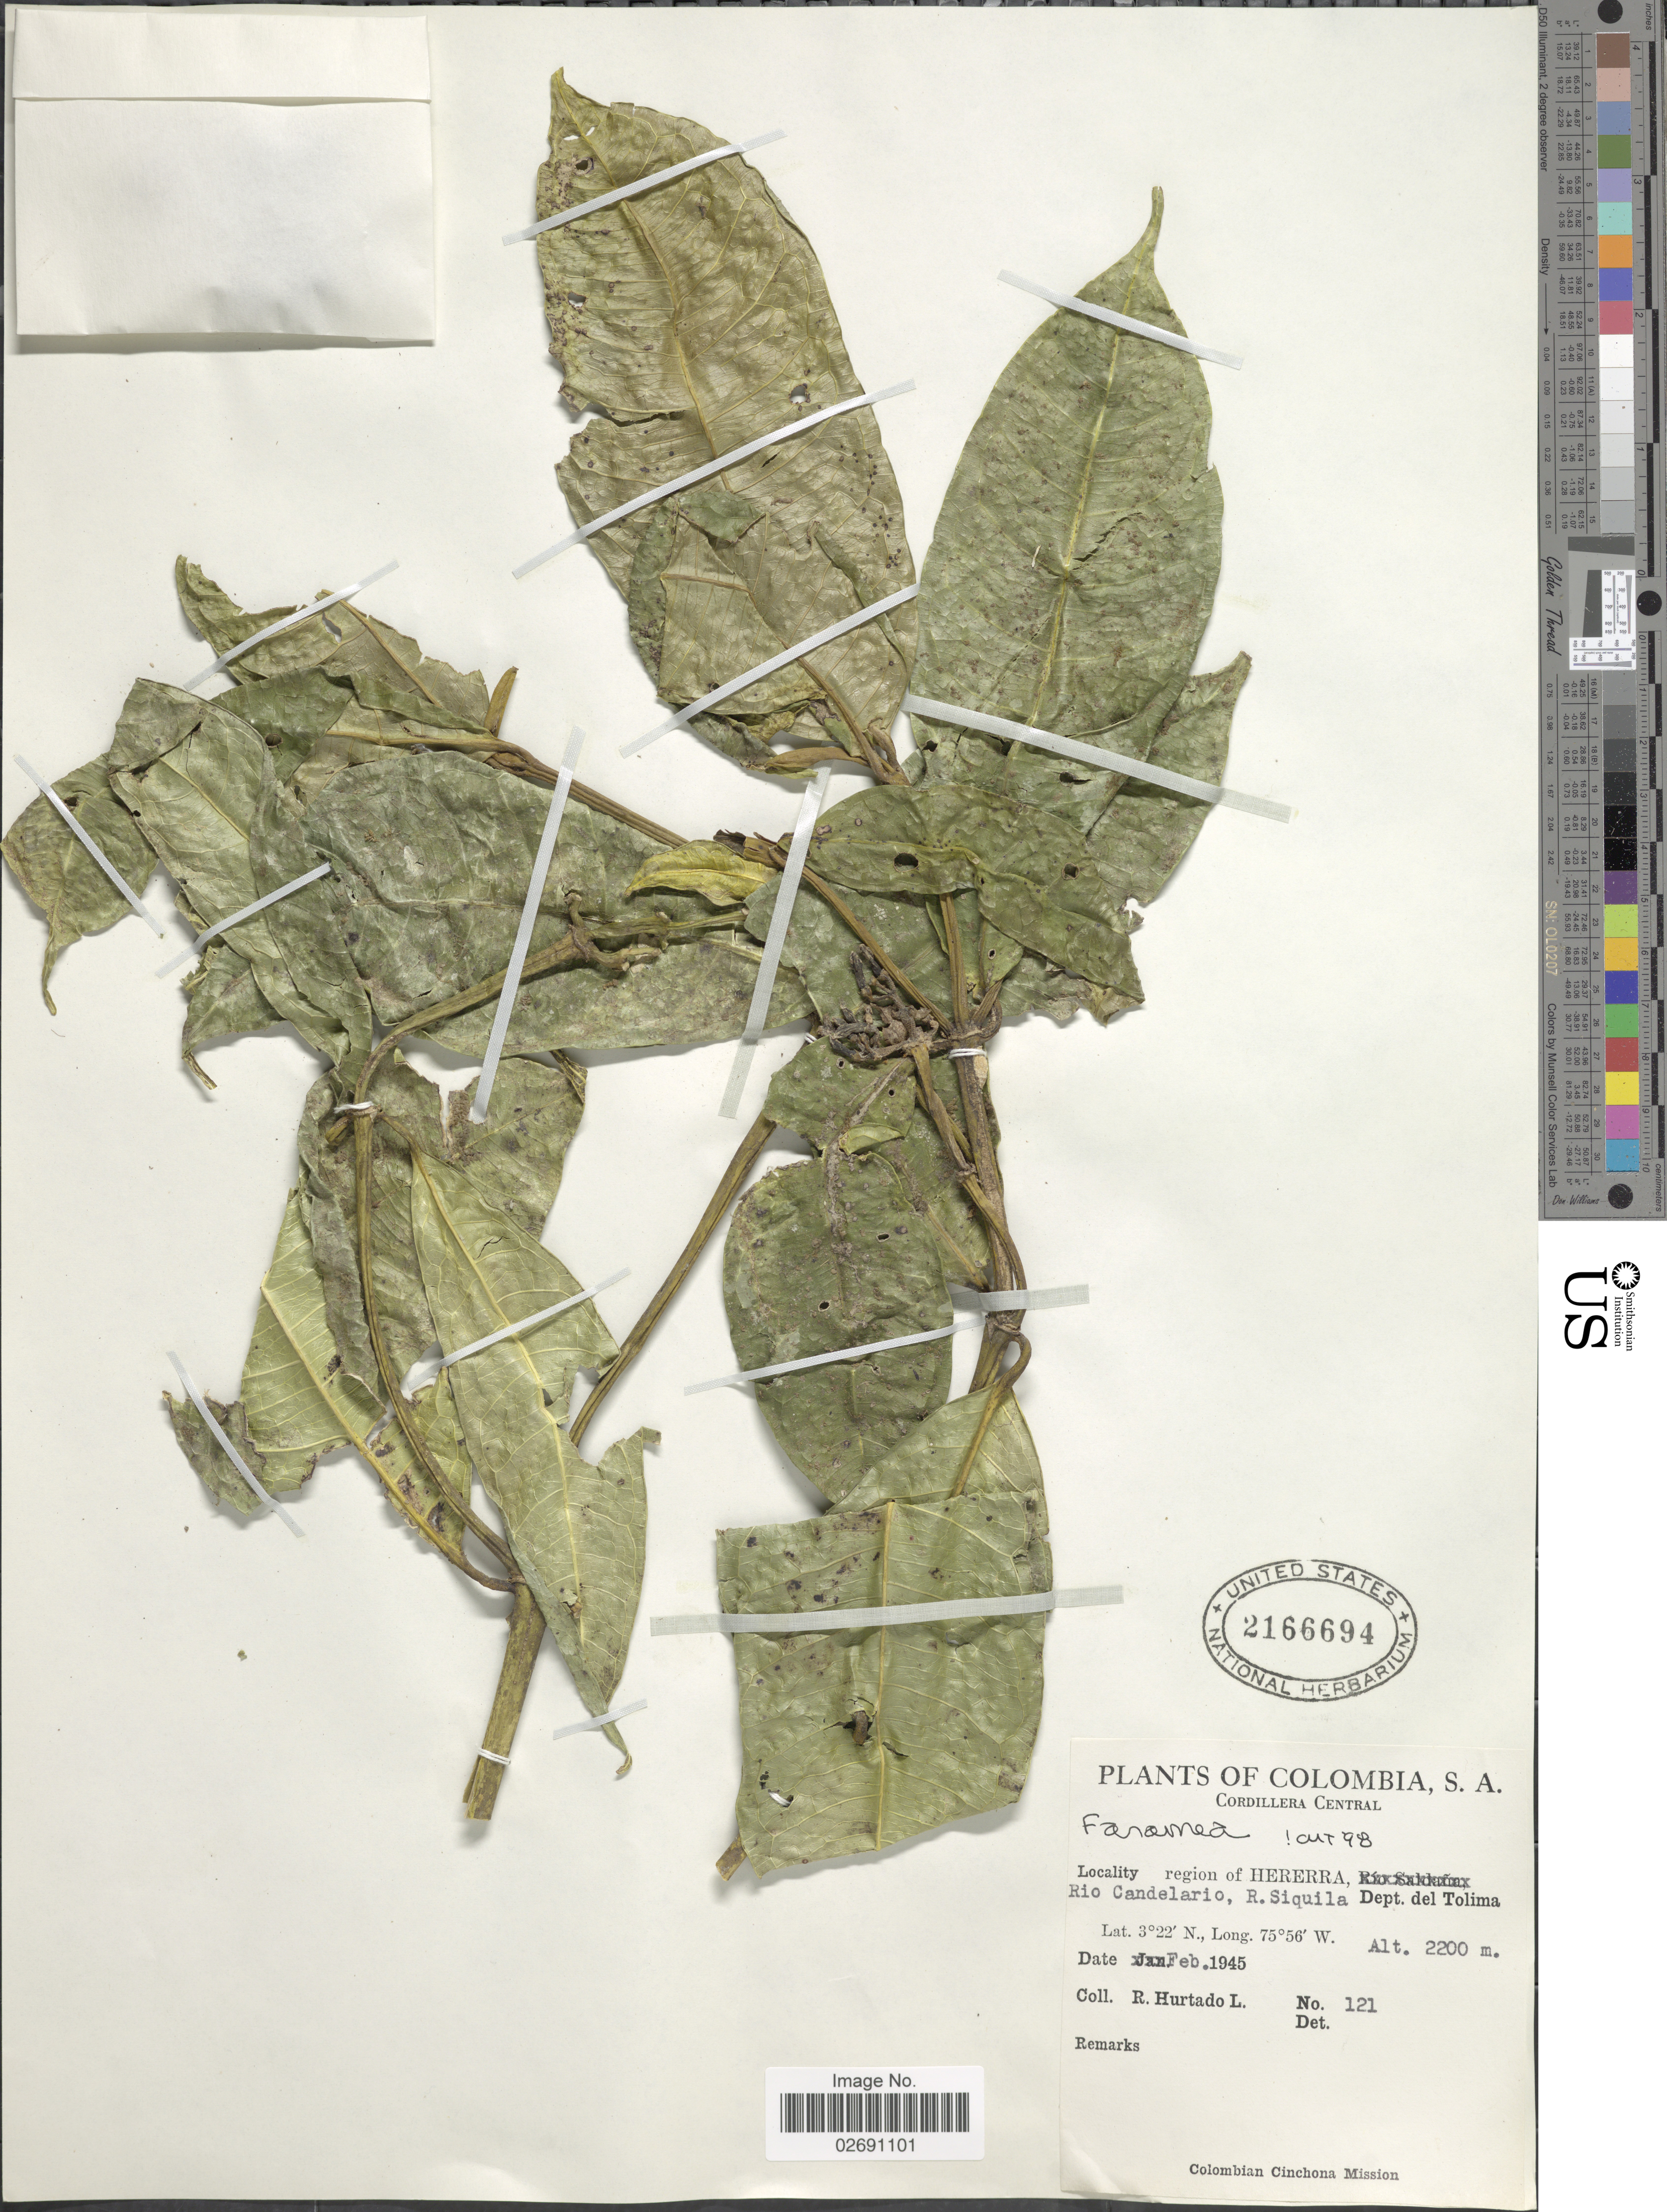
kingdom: Plantae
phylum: Tracheophyta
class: Magnoliopsida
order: Gentianales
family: Rubiaceae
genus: Faramea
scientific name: Faramea sp.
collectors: R. Hurtado L.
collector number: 121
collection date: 1945-02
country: Colombia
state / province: Tolima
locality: Cordillera Central, region of Hererra, Rio Candelario, R. Siquila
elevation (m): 2200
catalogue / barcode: US 2166694